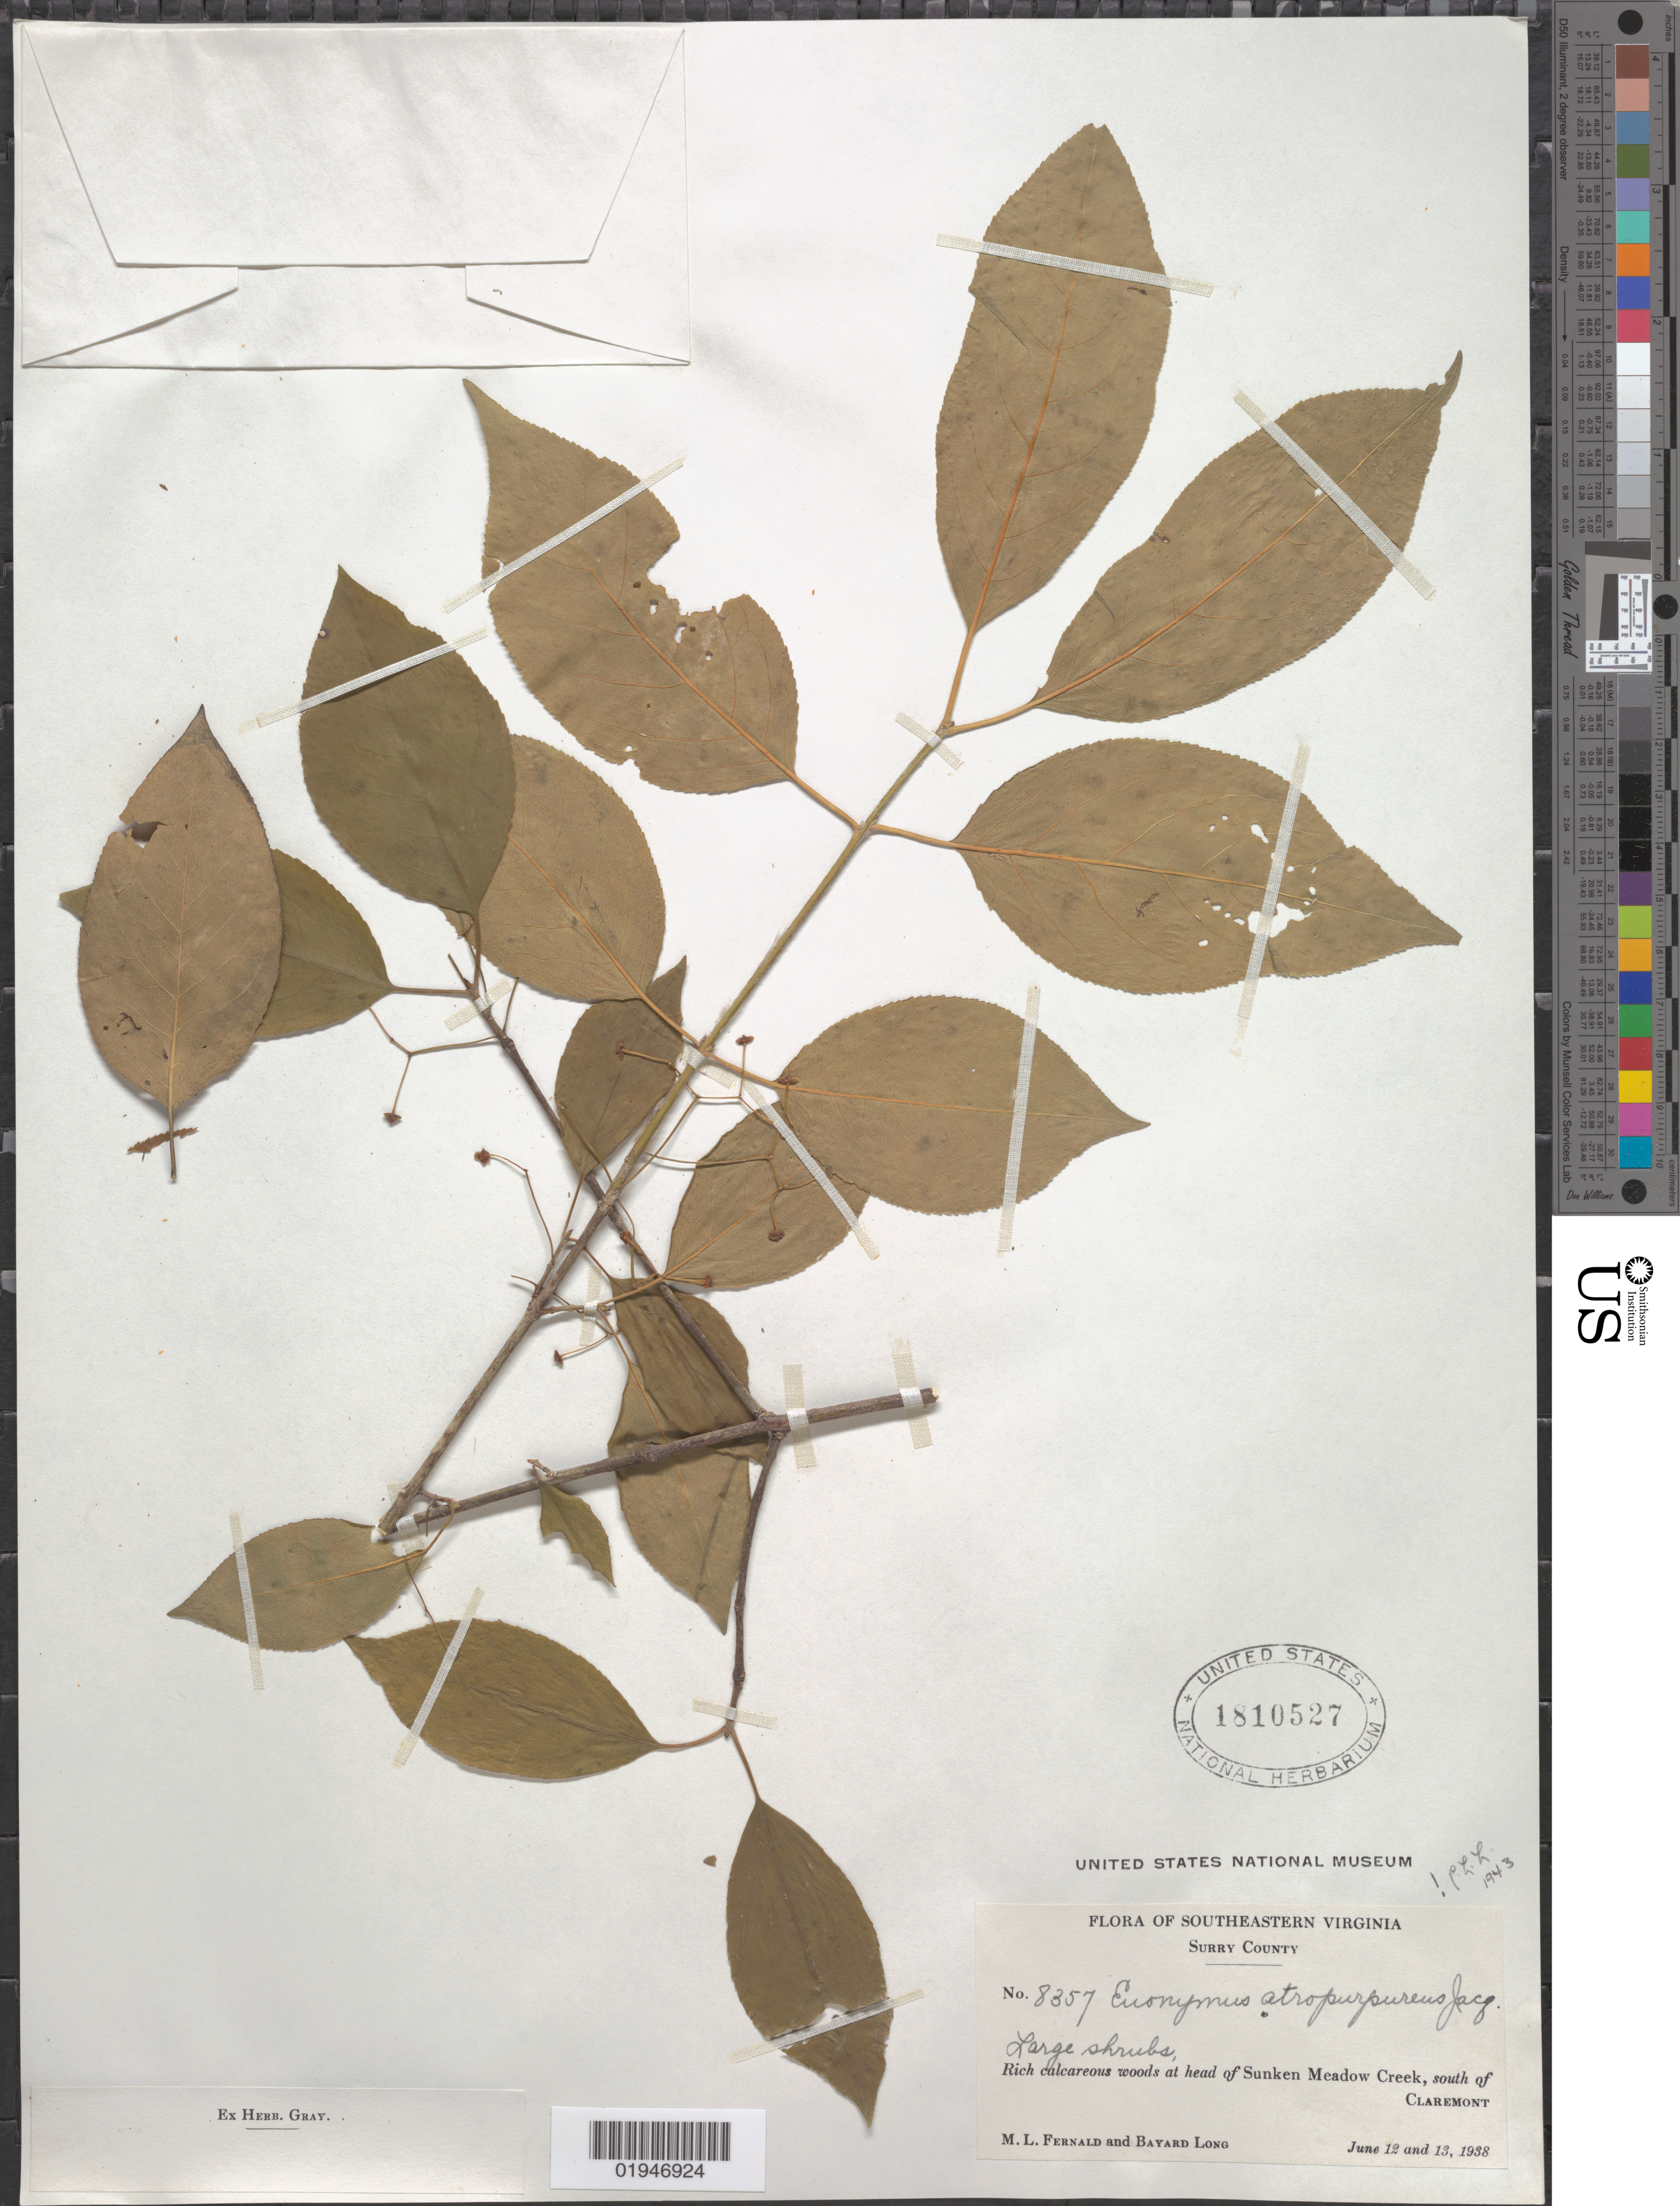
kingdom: Plantae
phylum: Tracheophyta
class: Magnoliopsida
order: Celastrales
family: Celastraceae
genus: Euonymus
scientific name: Euonymus atropurpureus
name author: Jacq.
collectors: M. L. Fernald & B. H. Long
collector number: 8357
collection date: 1938-06-12/1938-06-13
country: United States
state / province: Virginia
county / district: Surry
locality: Sunken Meadow Creek, south of Claremont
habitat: Rich calcareous woods at head of creek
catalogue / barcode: US 1810527